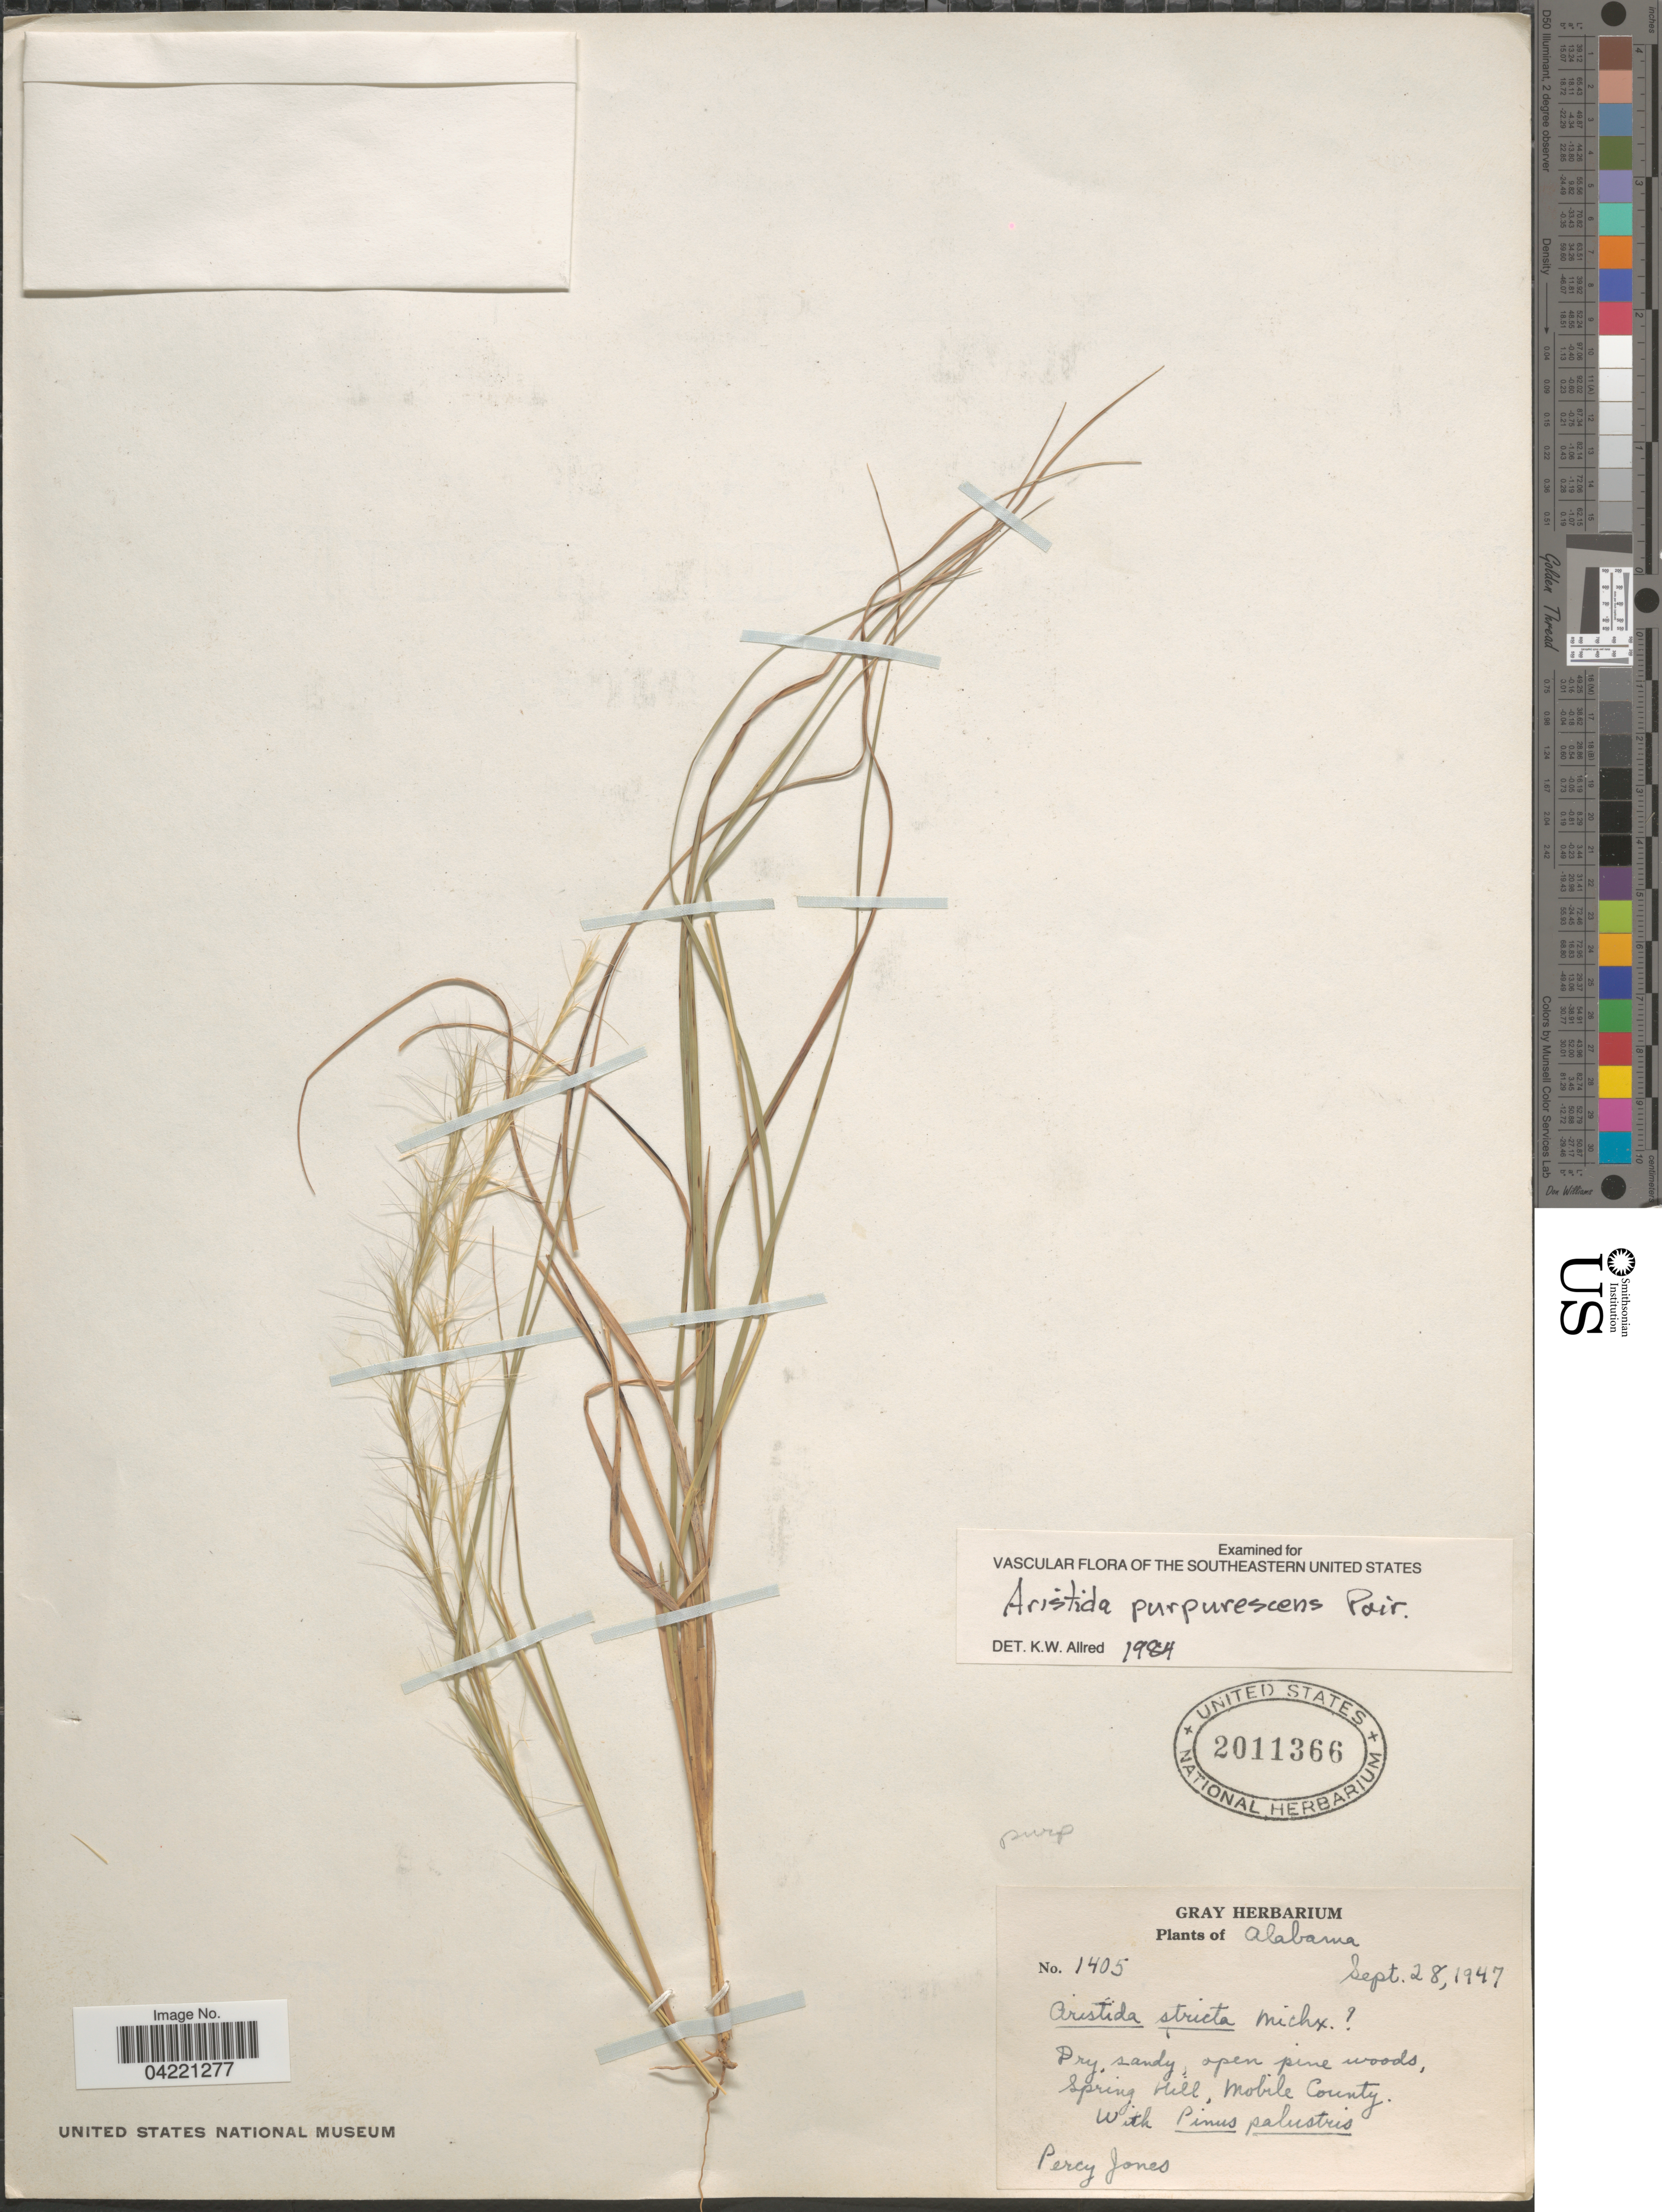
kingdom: Plantae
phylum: Tracheophyta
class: Liliopsida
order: Poales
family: Poaceae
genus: Aristida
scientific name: Aristida purpurascens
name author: Poir.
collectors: P. Jones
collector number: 1405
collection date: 1947-09-28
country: United States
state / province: Alabama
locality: Spring Hill, Mobile County.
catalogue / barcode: US 2011366